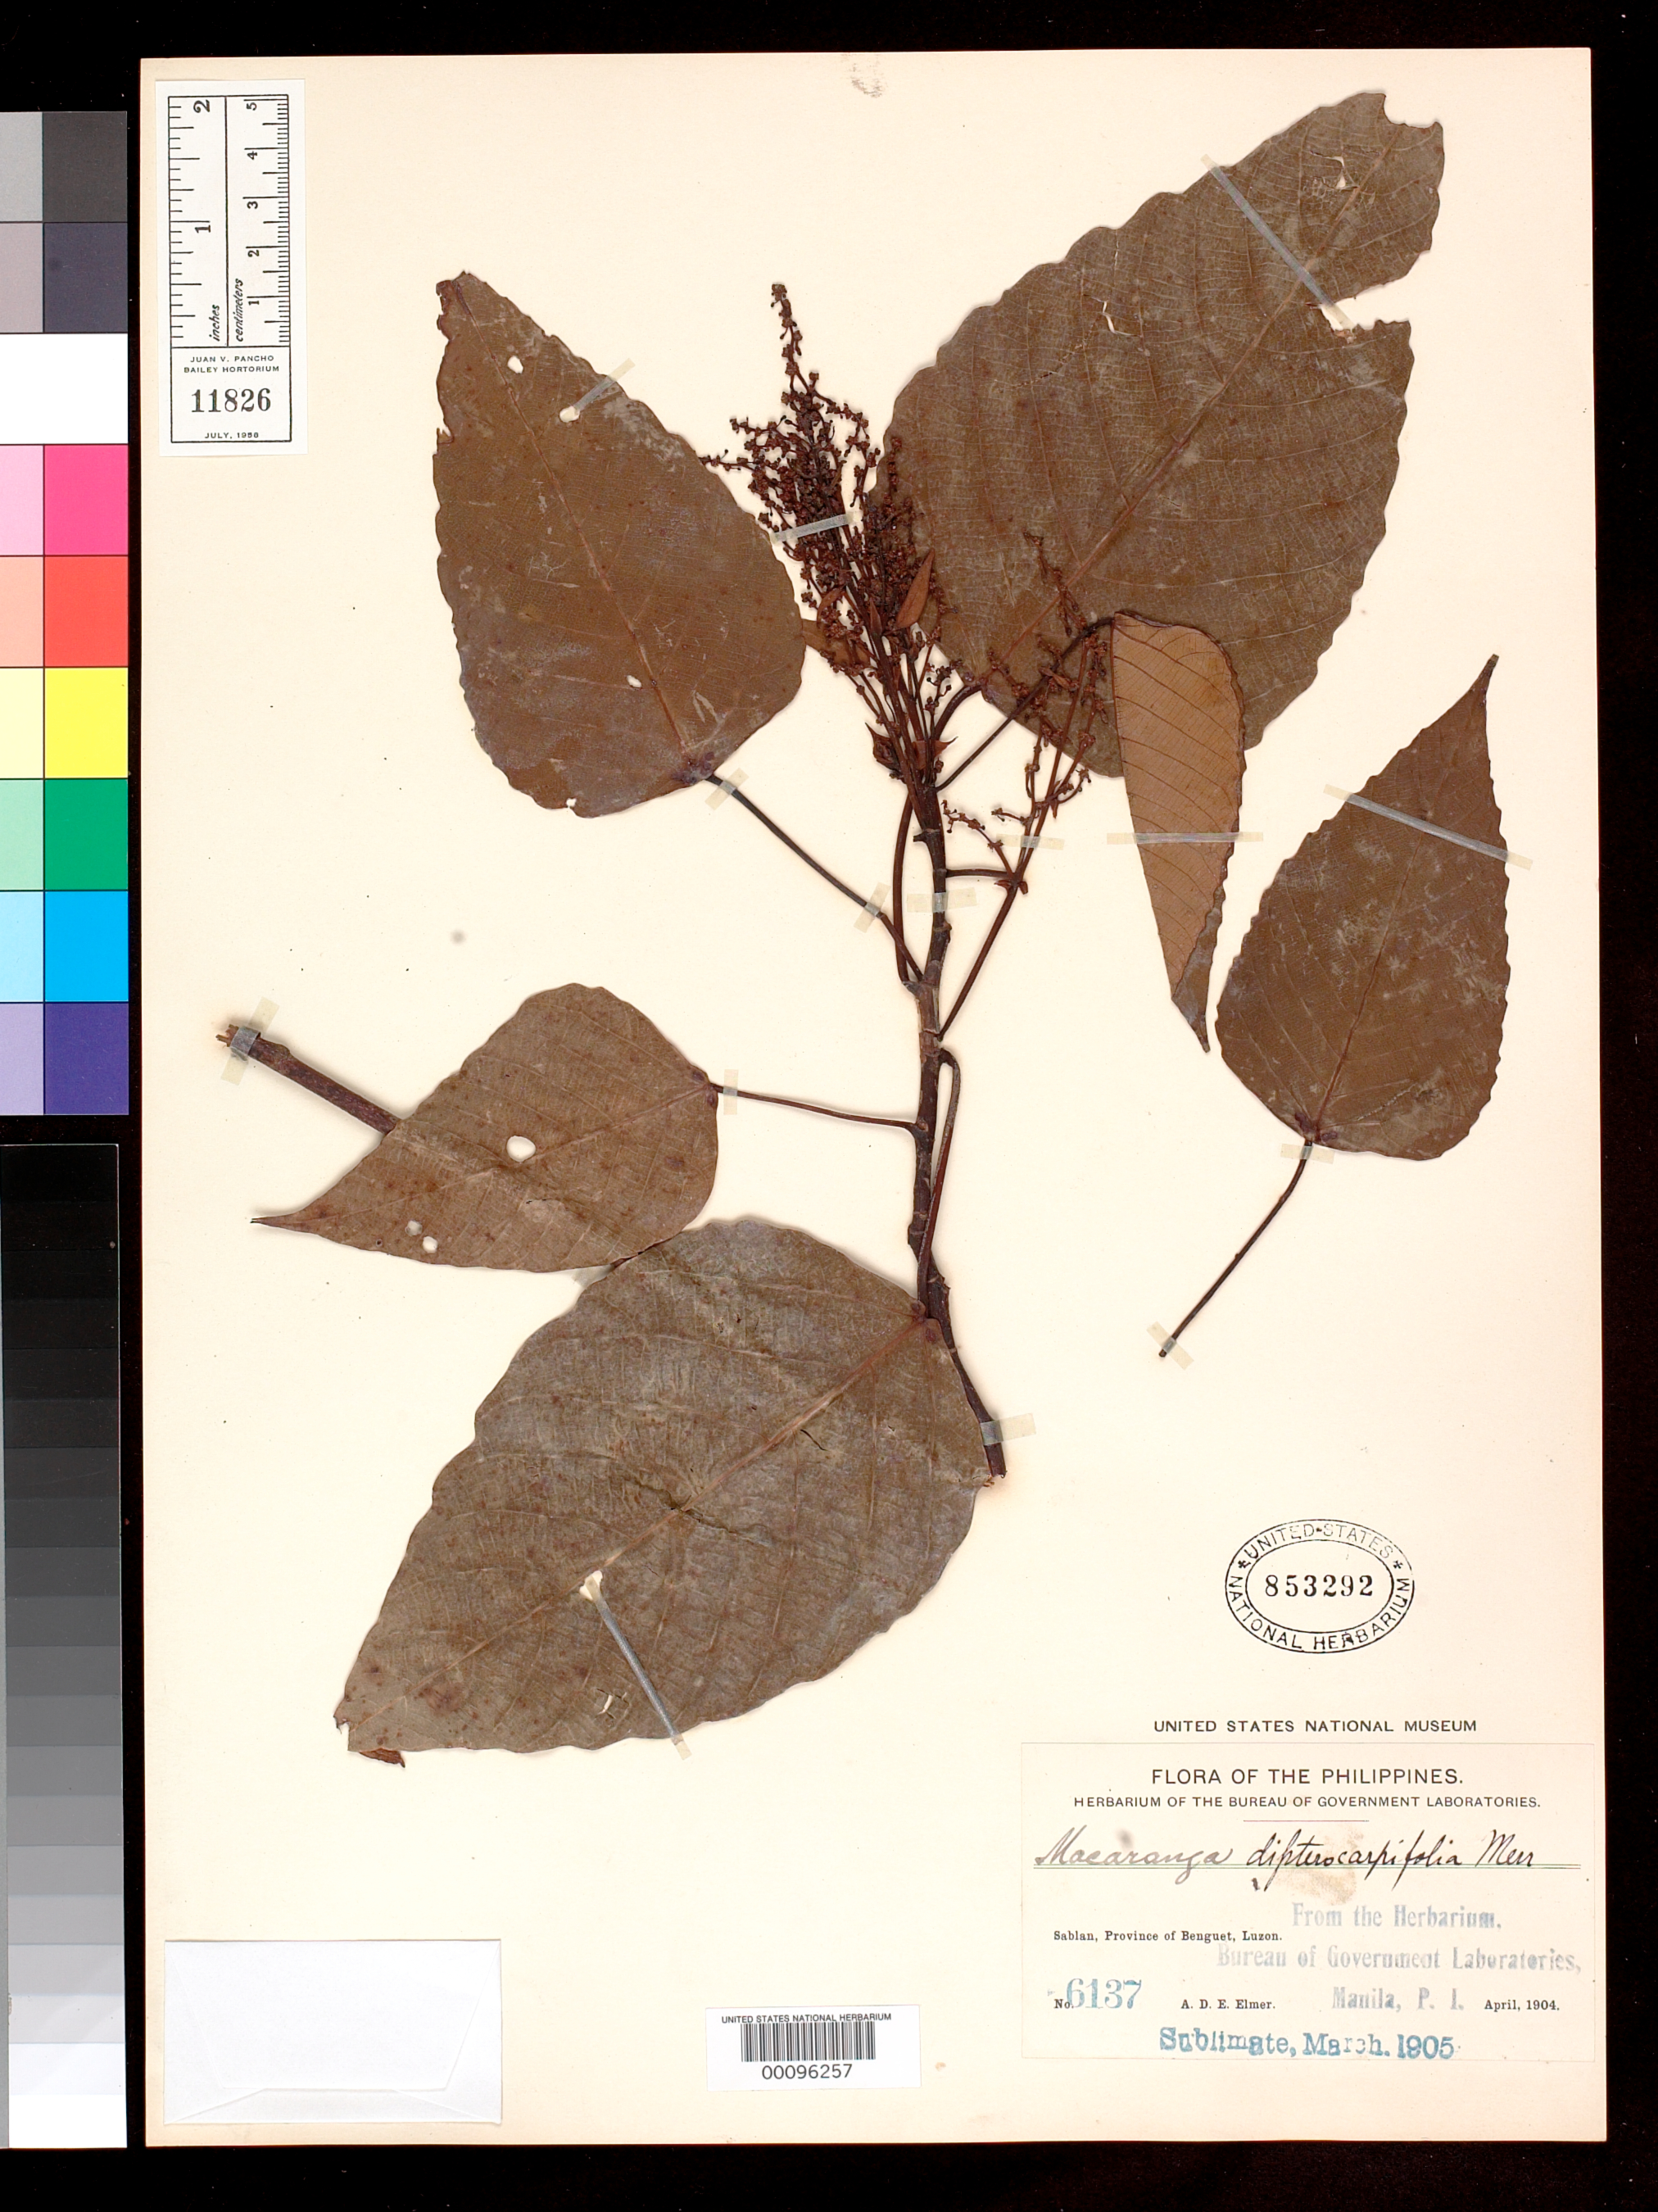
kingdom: Plantae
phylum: Tracheophyta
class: Magnoliopsida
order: Malpighiales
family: Euphorbiaceae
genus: Macaranga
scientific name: Macaranga dipterocarpifolia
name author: Merr.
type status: Isotype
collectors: A. D. E. Elmer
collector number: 6137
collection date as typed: Apr 1904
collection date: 1904-04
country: Philippines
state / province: Cordillera (Administrative Region)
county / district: Benguet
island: Luzon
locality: Sablan.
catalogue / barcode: US 853292